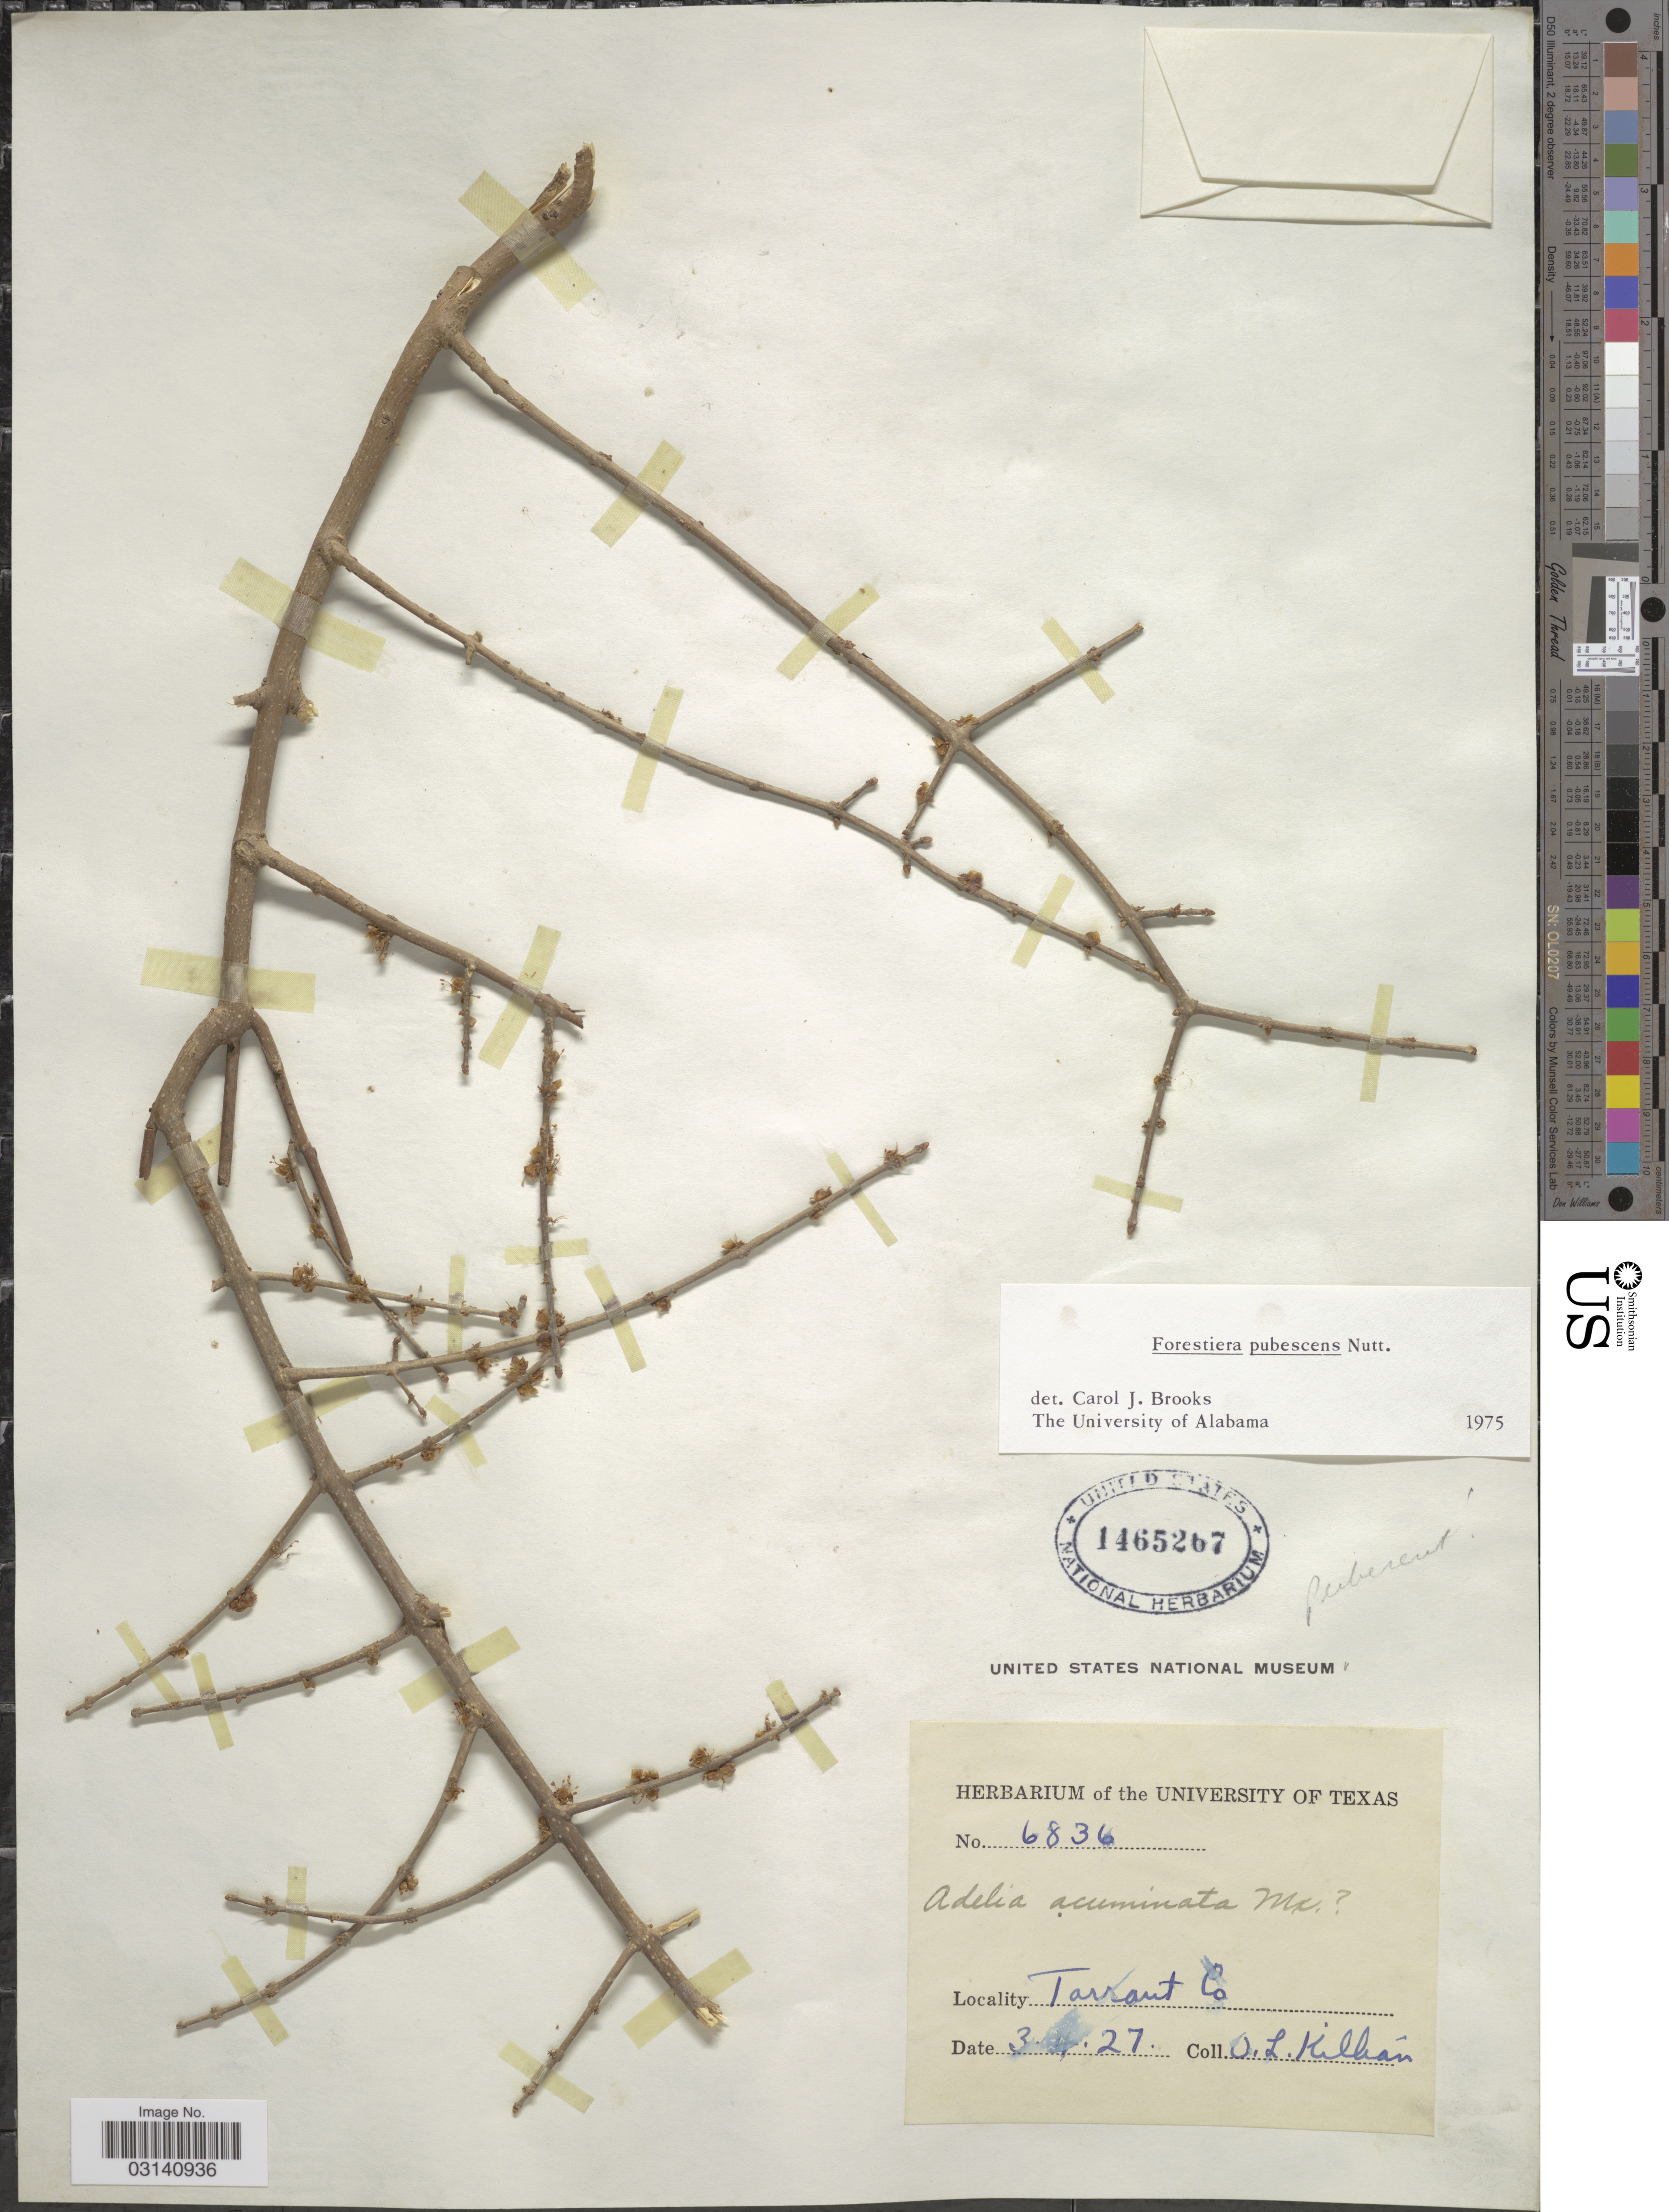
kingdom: Plantae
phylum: Tracheophyta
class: Magnoliopsida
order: Lamiales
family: Oleaceae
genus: Forestiera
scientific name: Forestiera pubescens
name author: Nutt.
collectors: O. Killian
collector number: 6836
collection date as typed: Transcribed d/m/y: 4/3/27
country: United States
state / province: Texas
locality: Tarrant Co.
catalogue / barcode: US 1465267